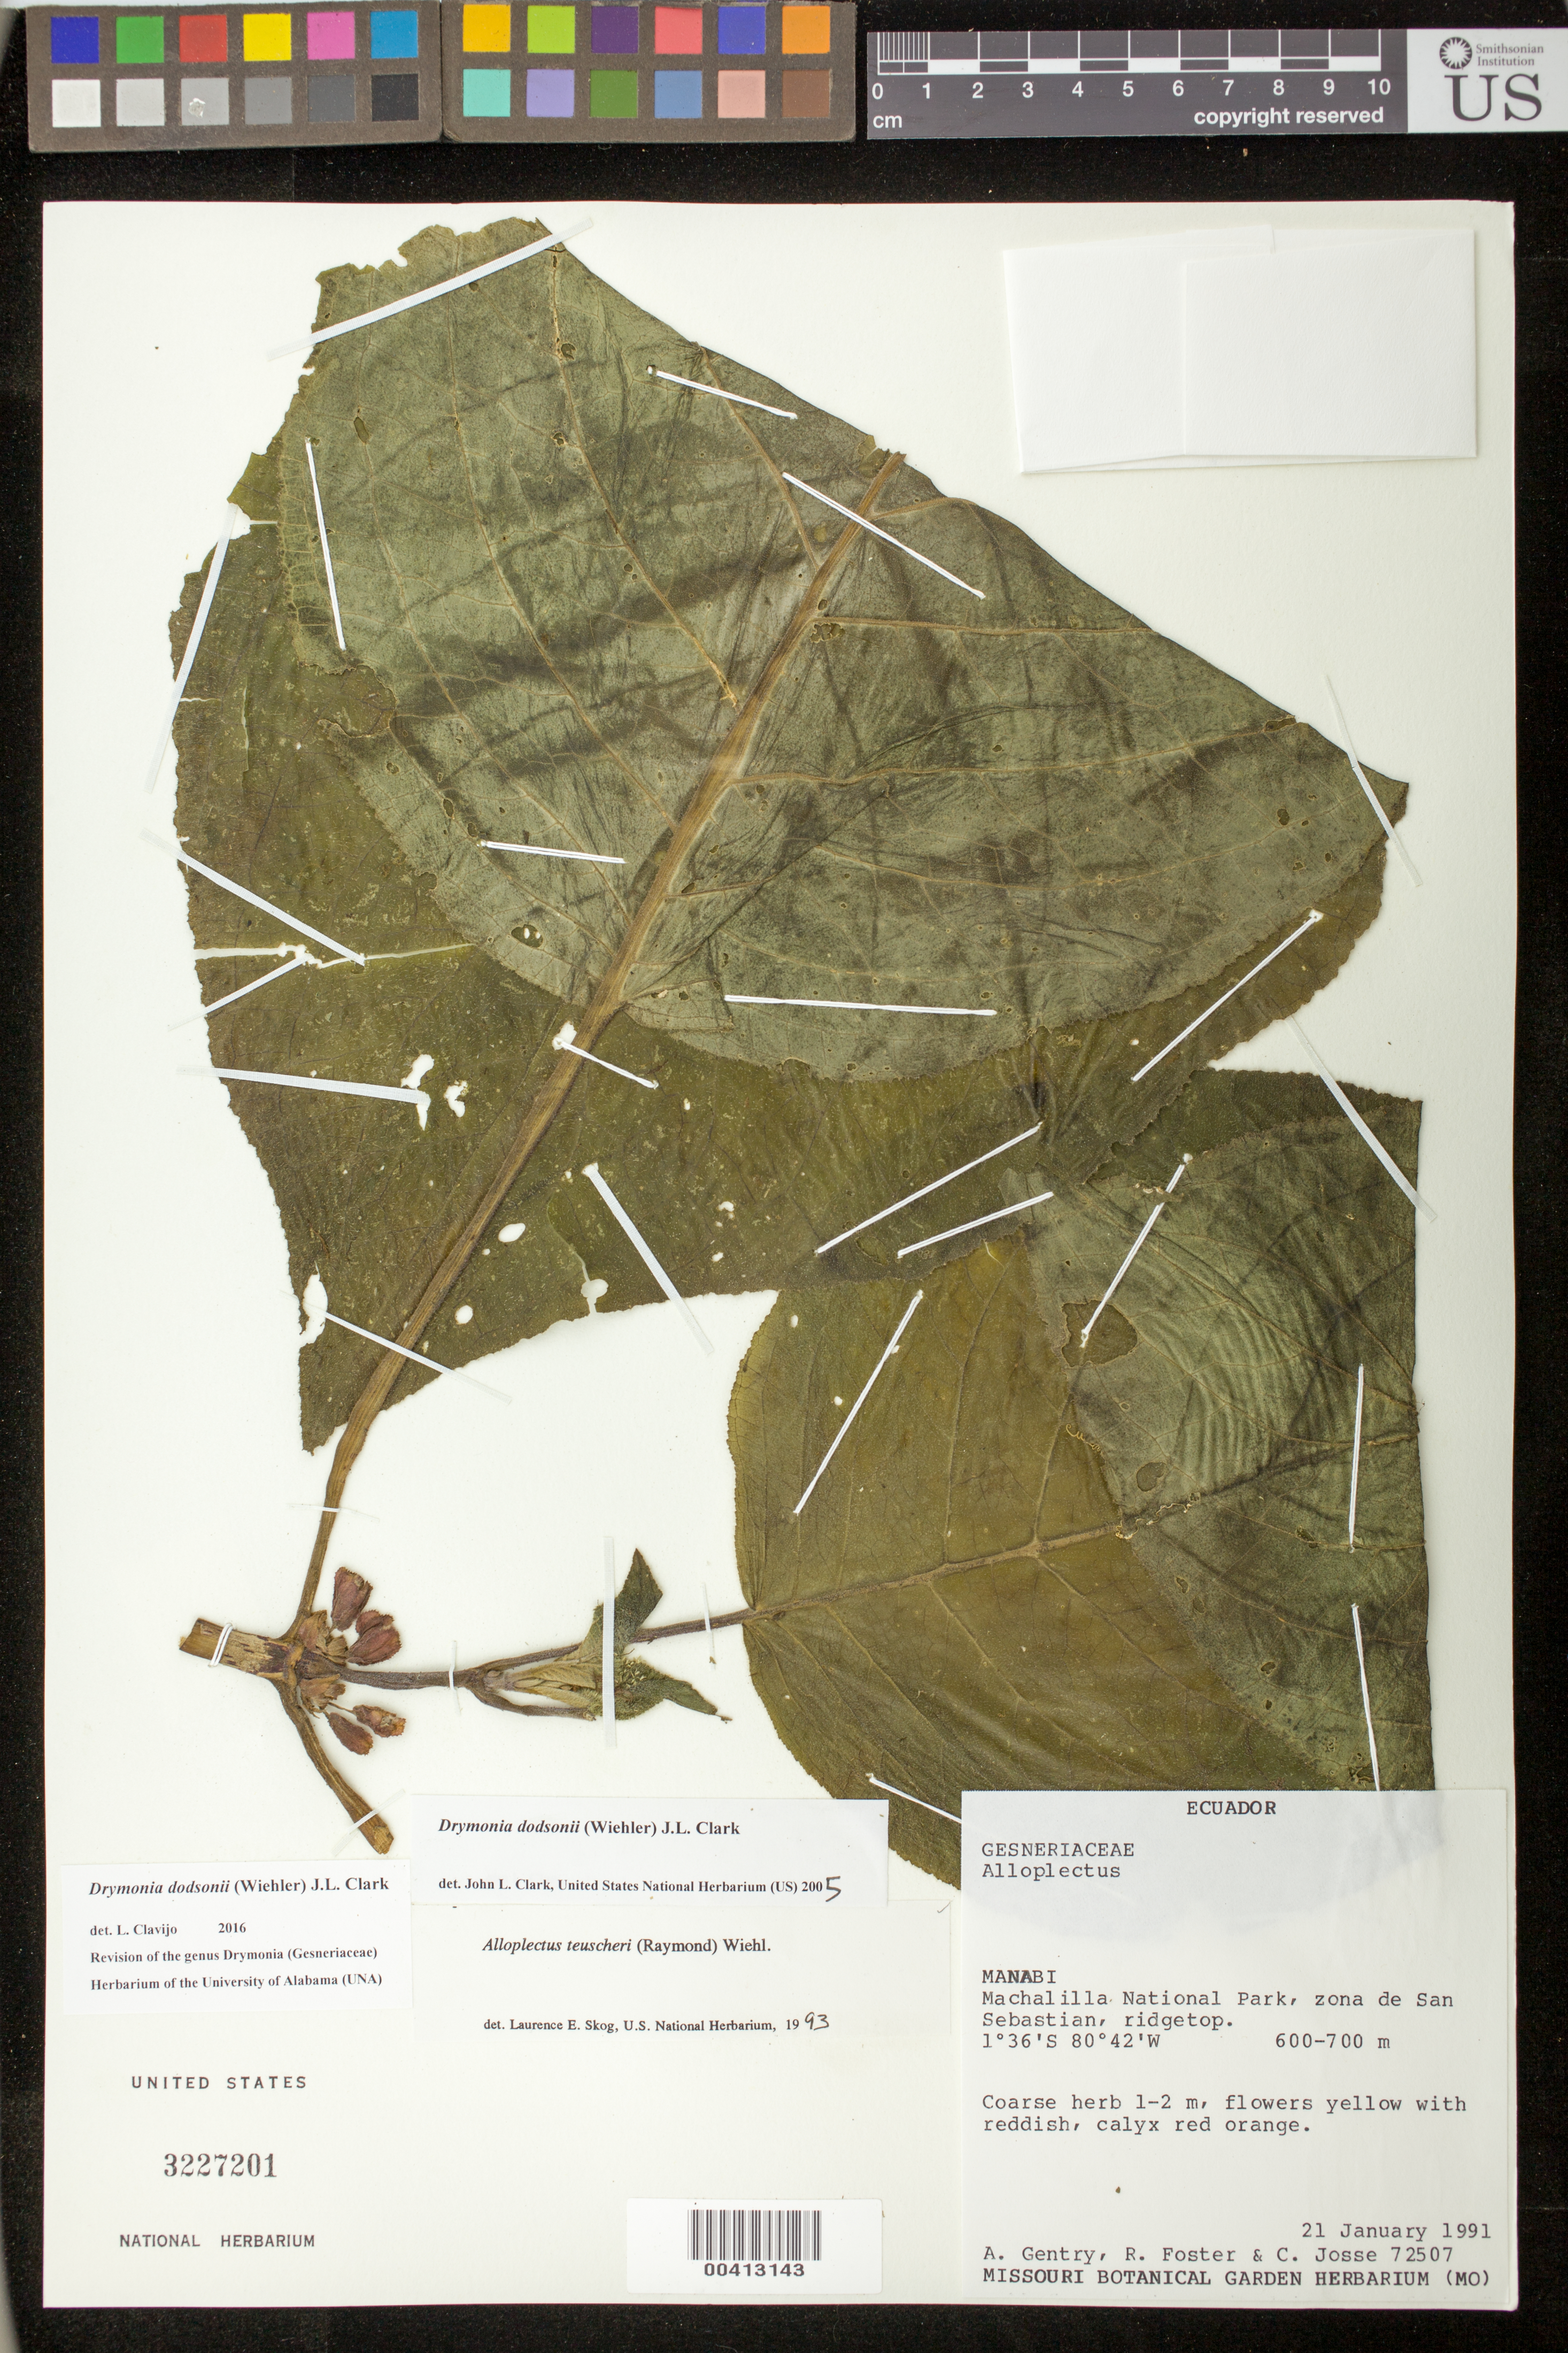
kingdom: Plantae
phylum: Tracheophyta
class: Magnoliopsida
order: Lamiales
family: Gesneriaceae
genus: Drymonia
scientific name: Drymonia dodsonii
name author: (Wiehler) J.L. Clark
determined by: Clark, J. L., (SEL), The Marie Selby Botanical Garden (UNITED STATES)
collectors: A. H. Gentry, R. Foster & C. Josse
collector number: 72507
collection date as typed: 21 Jan 1991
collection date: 1991-01-21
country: Ecuador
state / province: Manabí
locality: Machalilla National Park, zona de San Sebastian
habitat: Ridgetop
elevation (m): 600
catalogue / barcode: US 3227201